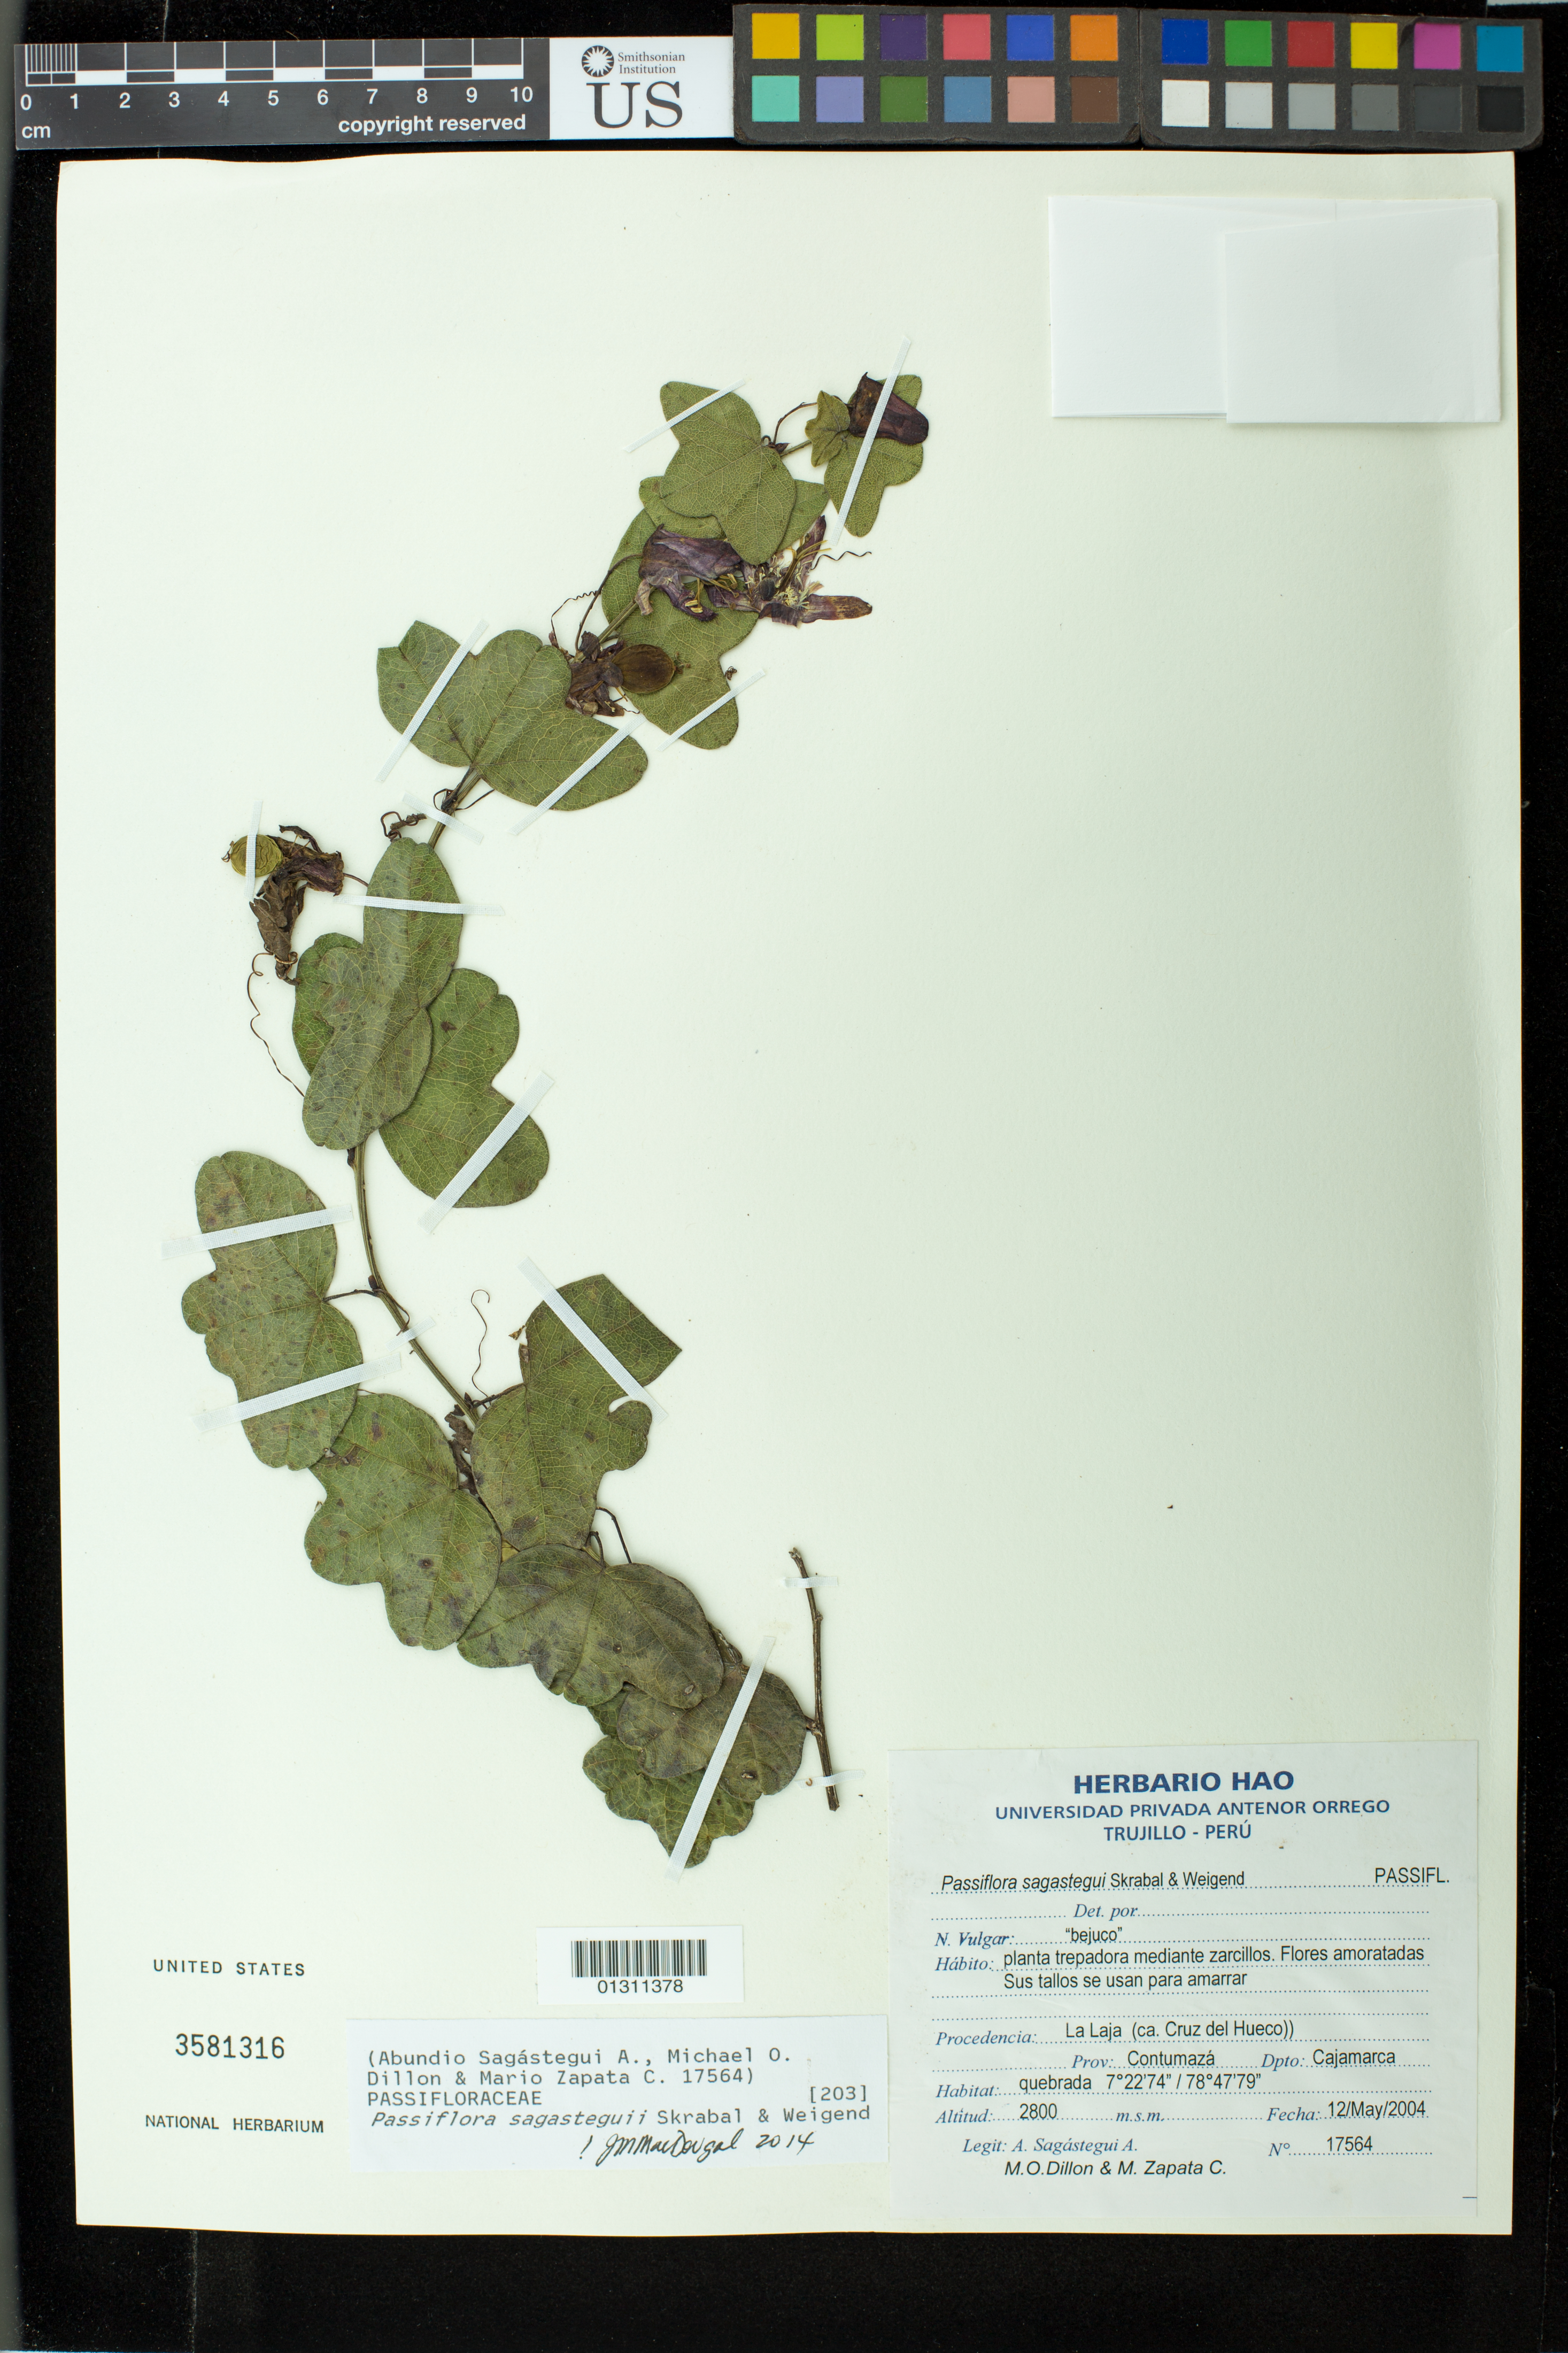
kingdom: Plantae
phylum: Tracheophyta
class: Magnoliopsida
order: Malpighiales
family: Passifloraceae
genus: Passiflora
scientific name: Passiflora sagasteguii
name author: Skrabal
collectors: A. Sagástegui A., M. O. Dillon & M. Zapata Cruz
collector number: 17564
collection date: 2004-05-12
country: Peru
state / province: Cajamarca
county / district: Contumazá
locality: La Laja (ca. Cruz del Hueco)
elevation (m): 2800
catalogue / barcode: US 3581316